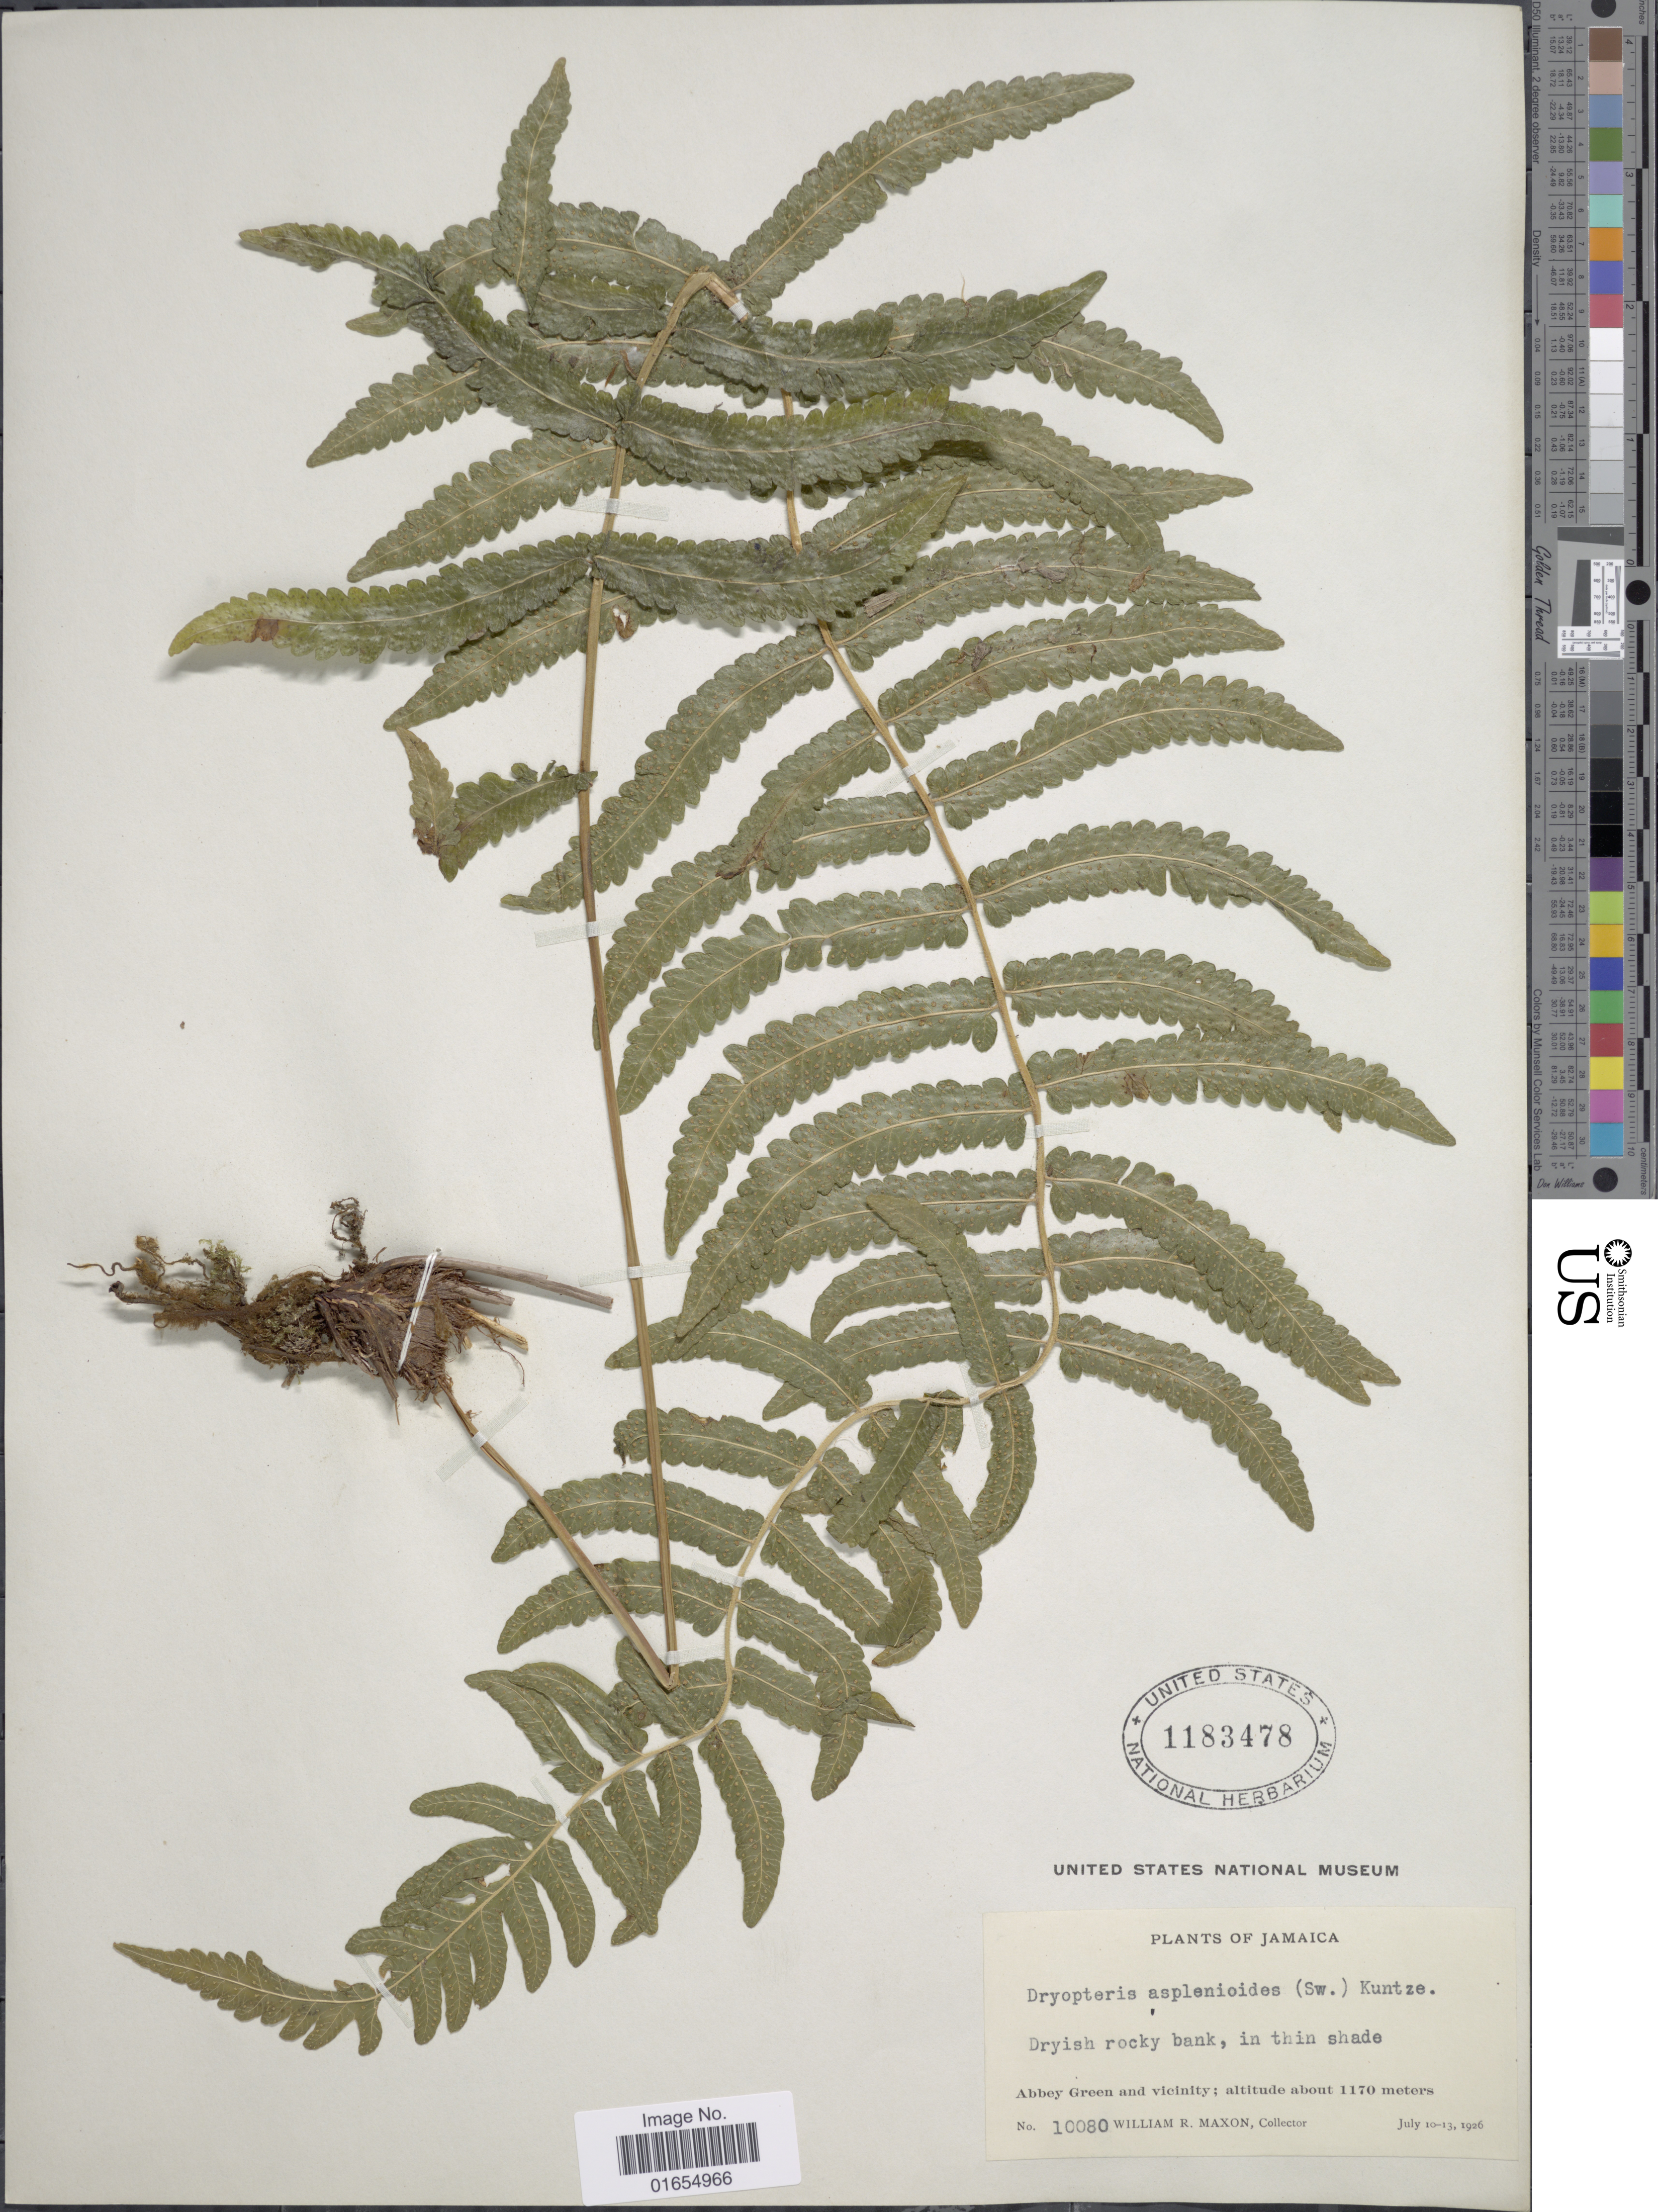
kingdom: Plantae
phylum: Tracheophyta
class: Polypodiopsida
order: Polypodiales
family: Thelypteridaceae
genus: Goniopteris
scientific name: Goniopteris retroflexa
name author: (L.) Pic. Serm.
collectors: W. R. Maxon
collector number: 10080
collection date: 1926-07-10/1926-07-13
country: Jamaica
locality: Abbey Green and vicinity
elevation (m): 1170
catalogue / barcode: US 1183478